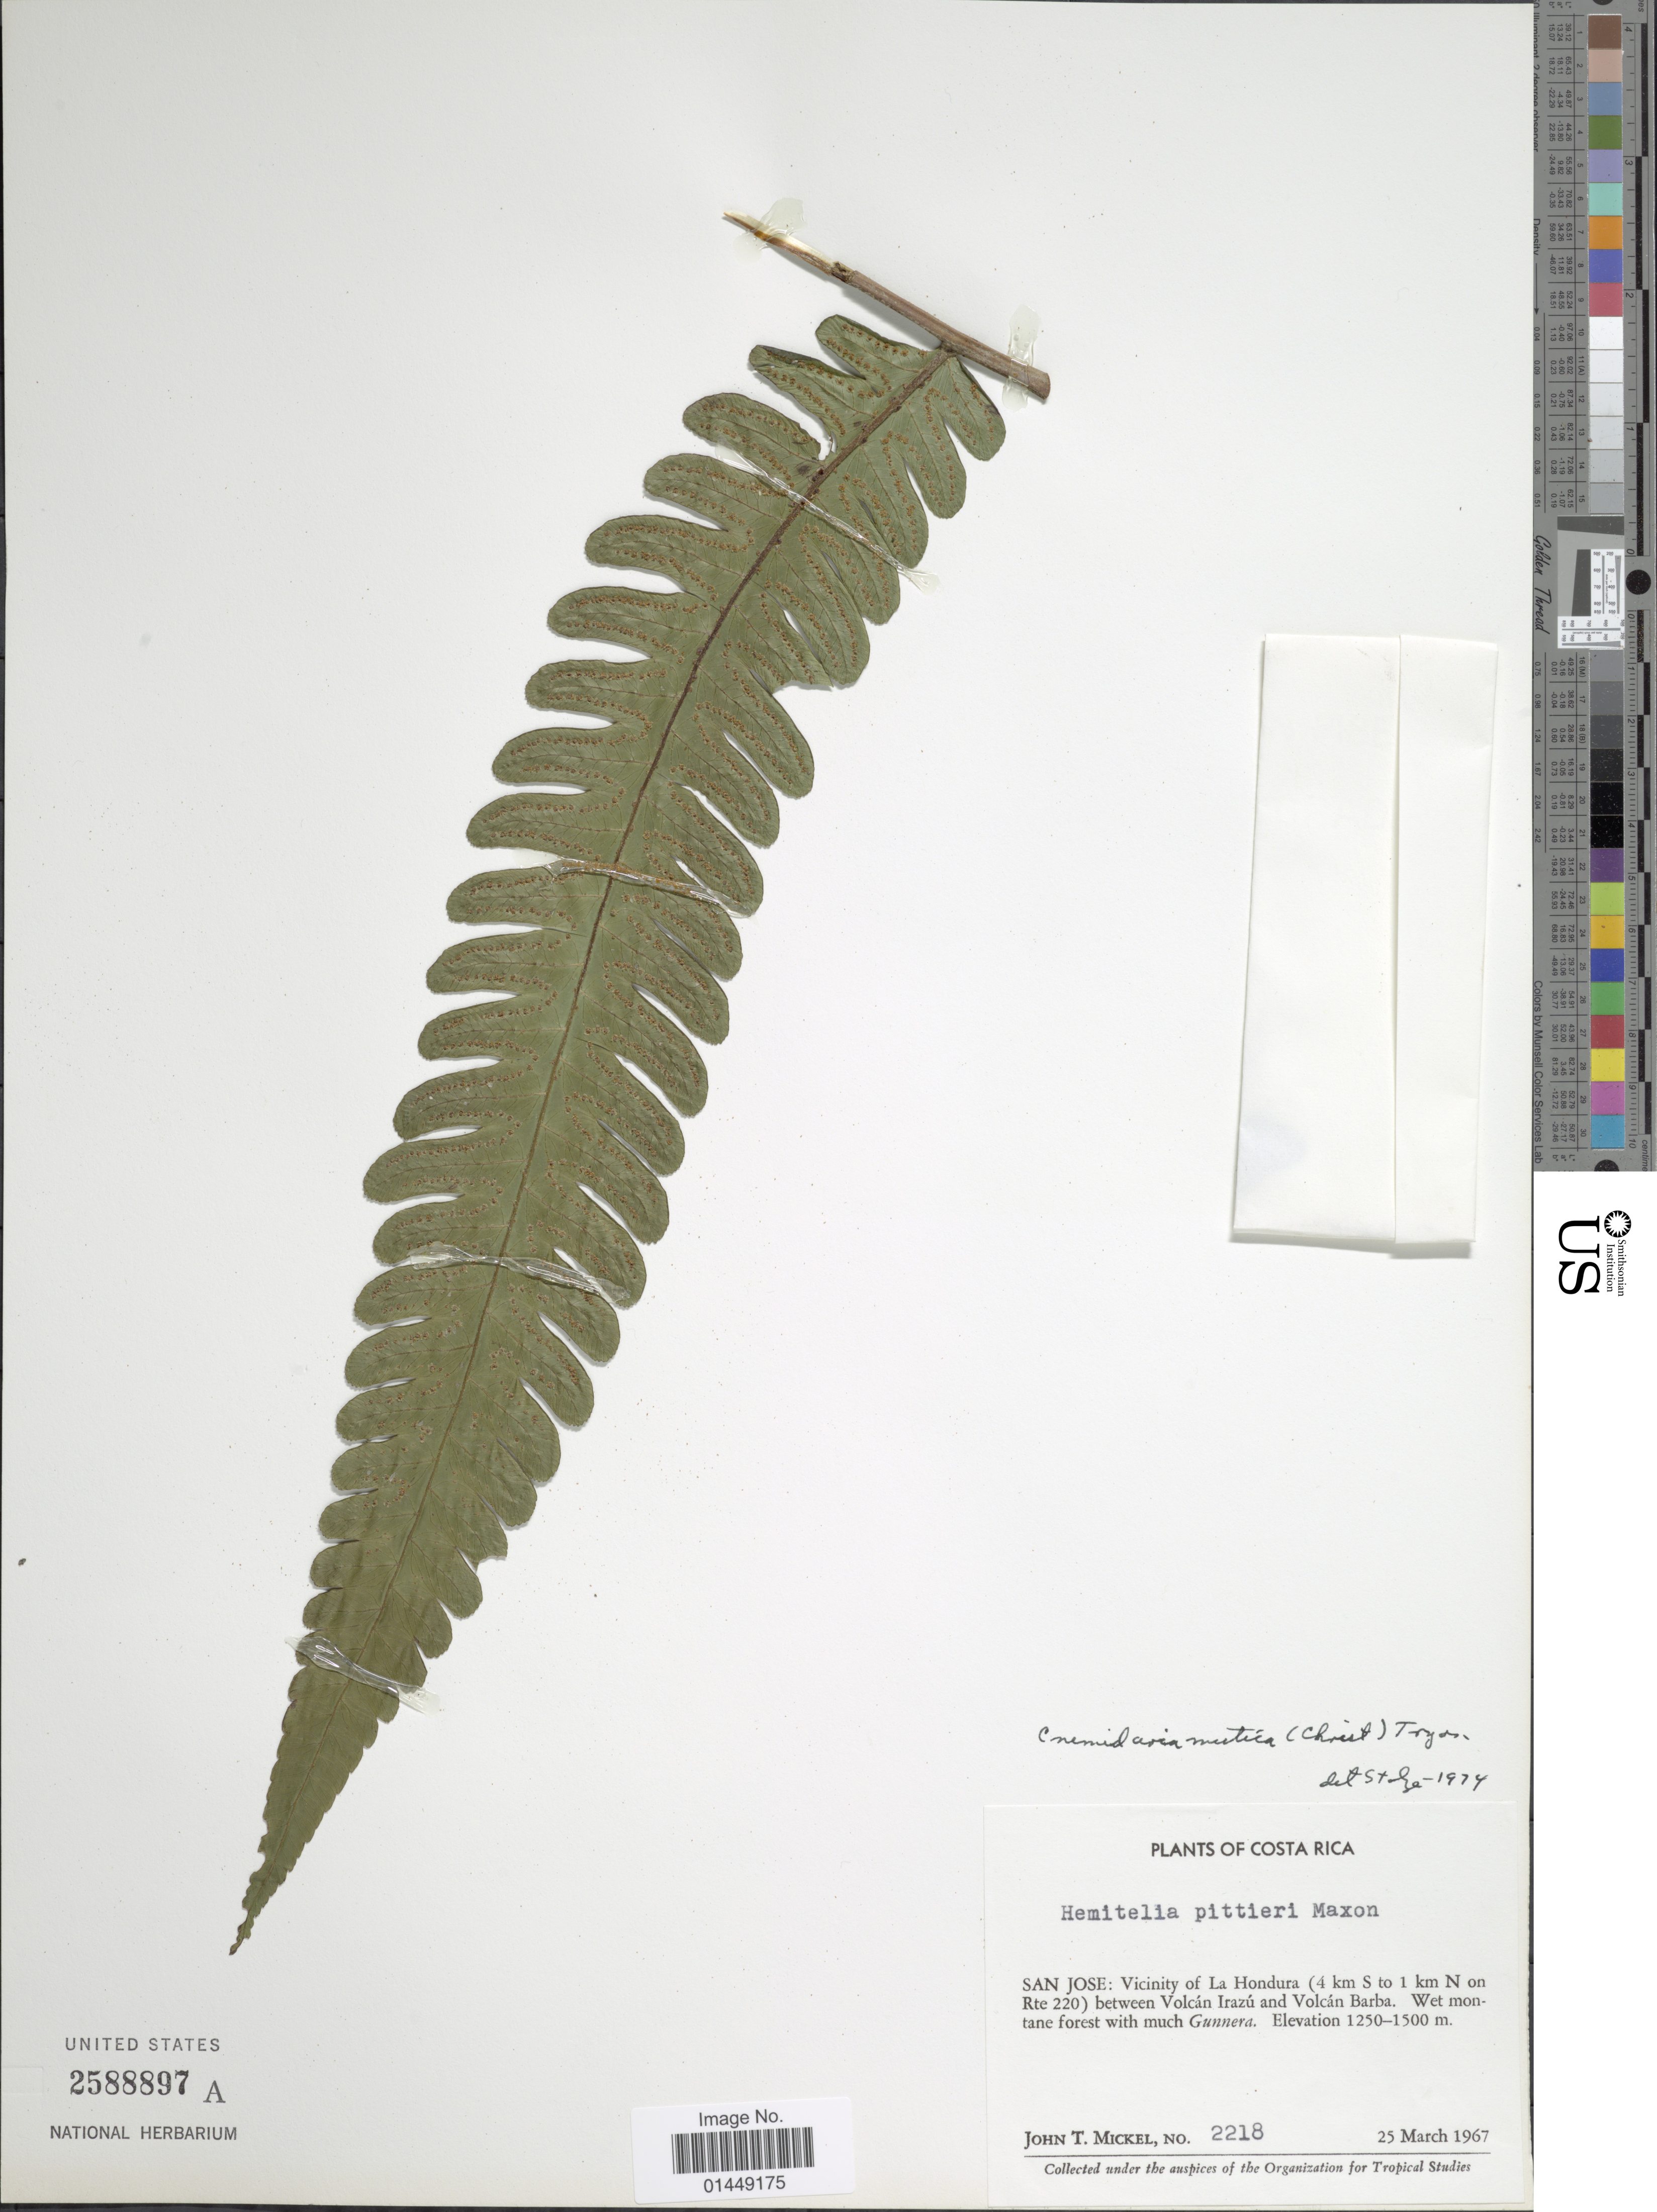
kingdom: Plantae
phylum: Tracheophyta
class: Polypodiopsida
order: Cyatheales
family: Cyatheaceae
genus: Cyathea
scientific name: Cyathea mutica var. mutica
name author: (Christ) Domin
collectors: J. T. Mickel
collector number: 2218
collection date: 1967-03-25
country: Costa Rica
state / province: San José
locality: San Jose: Vicinity of La Hondura (4 km S to 1 km N on Rte 220) between Volcán Irazú and Volcán Barba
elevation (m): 1250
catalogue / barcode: US 2588897A